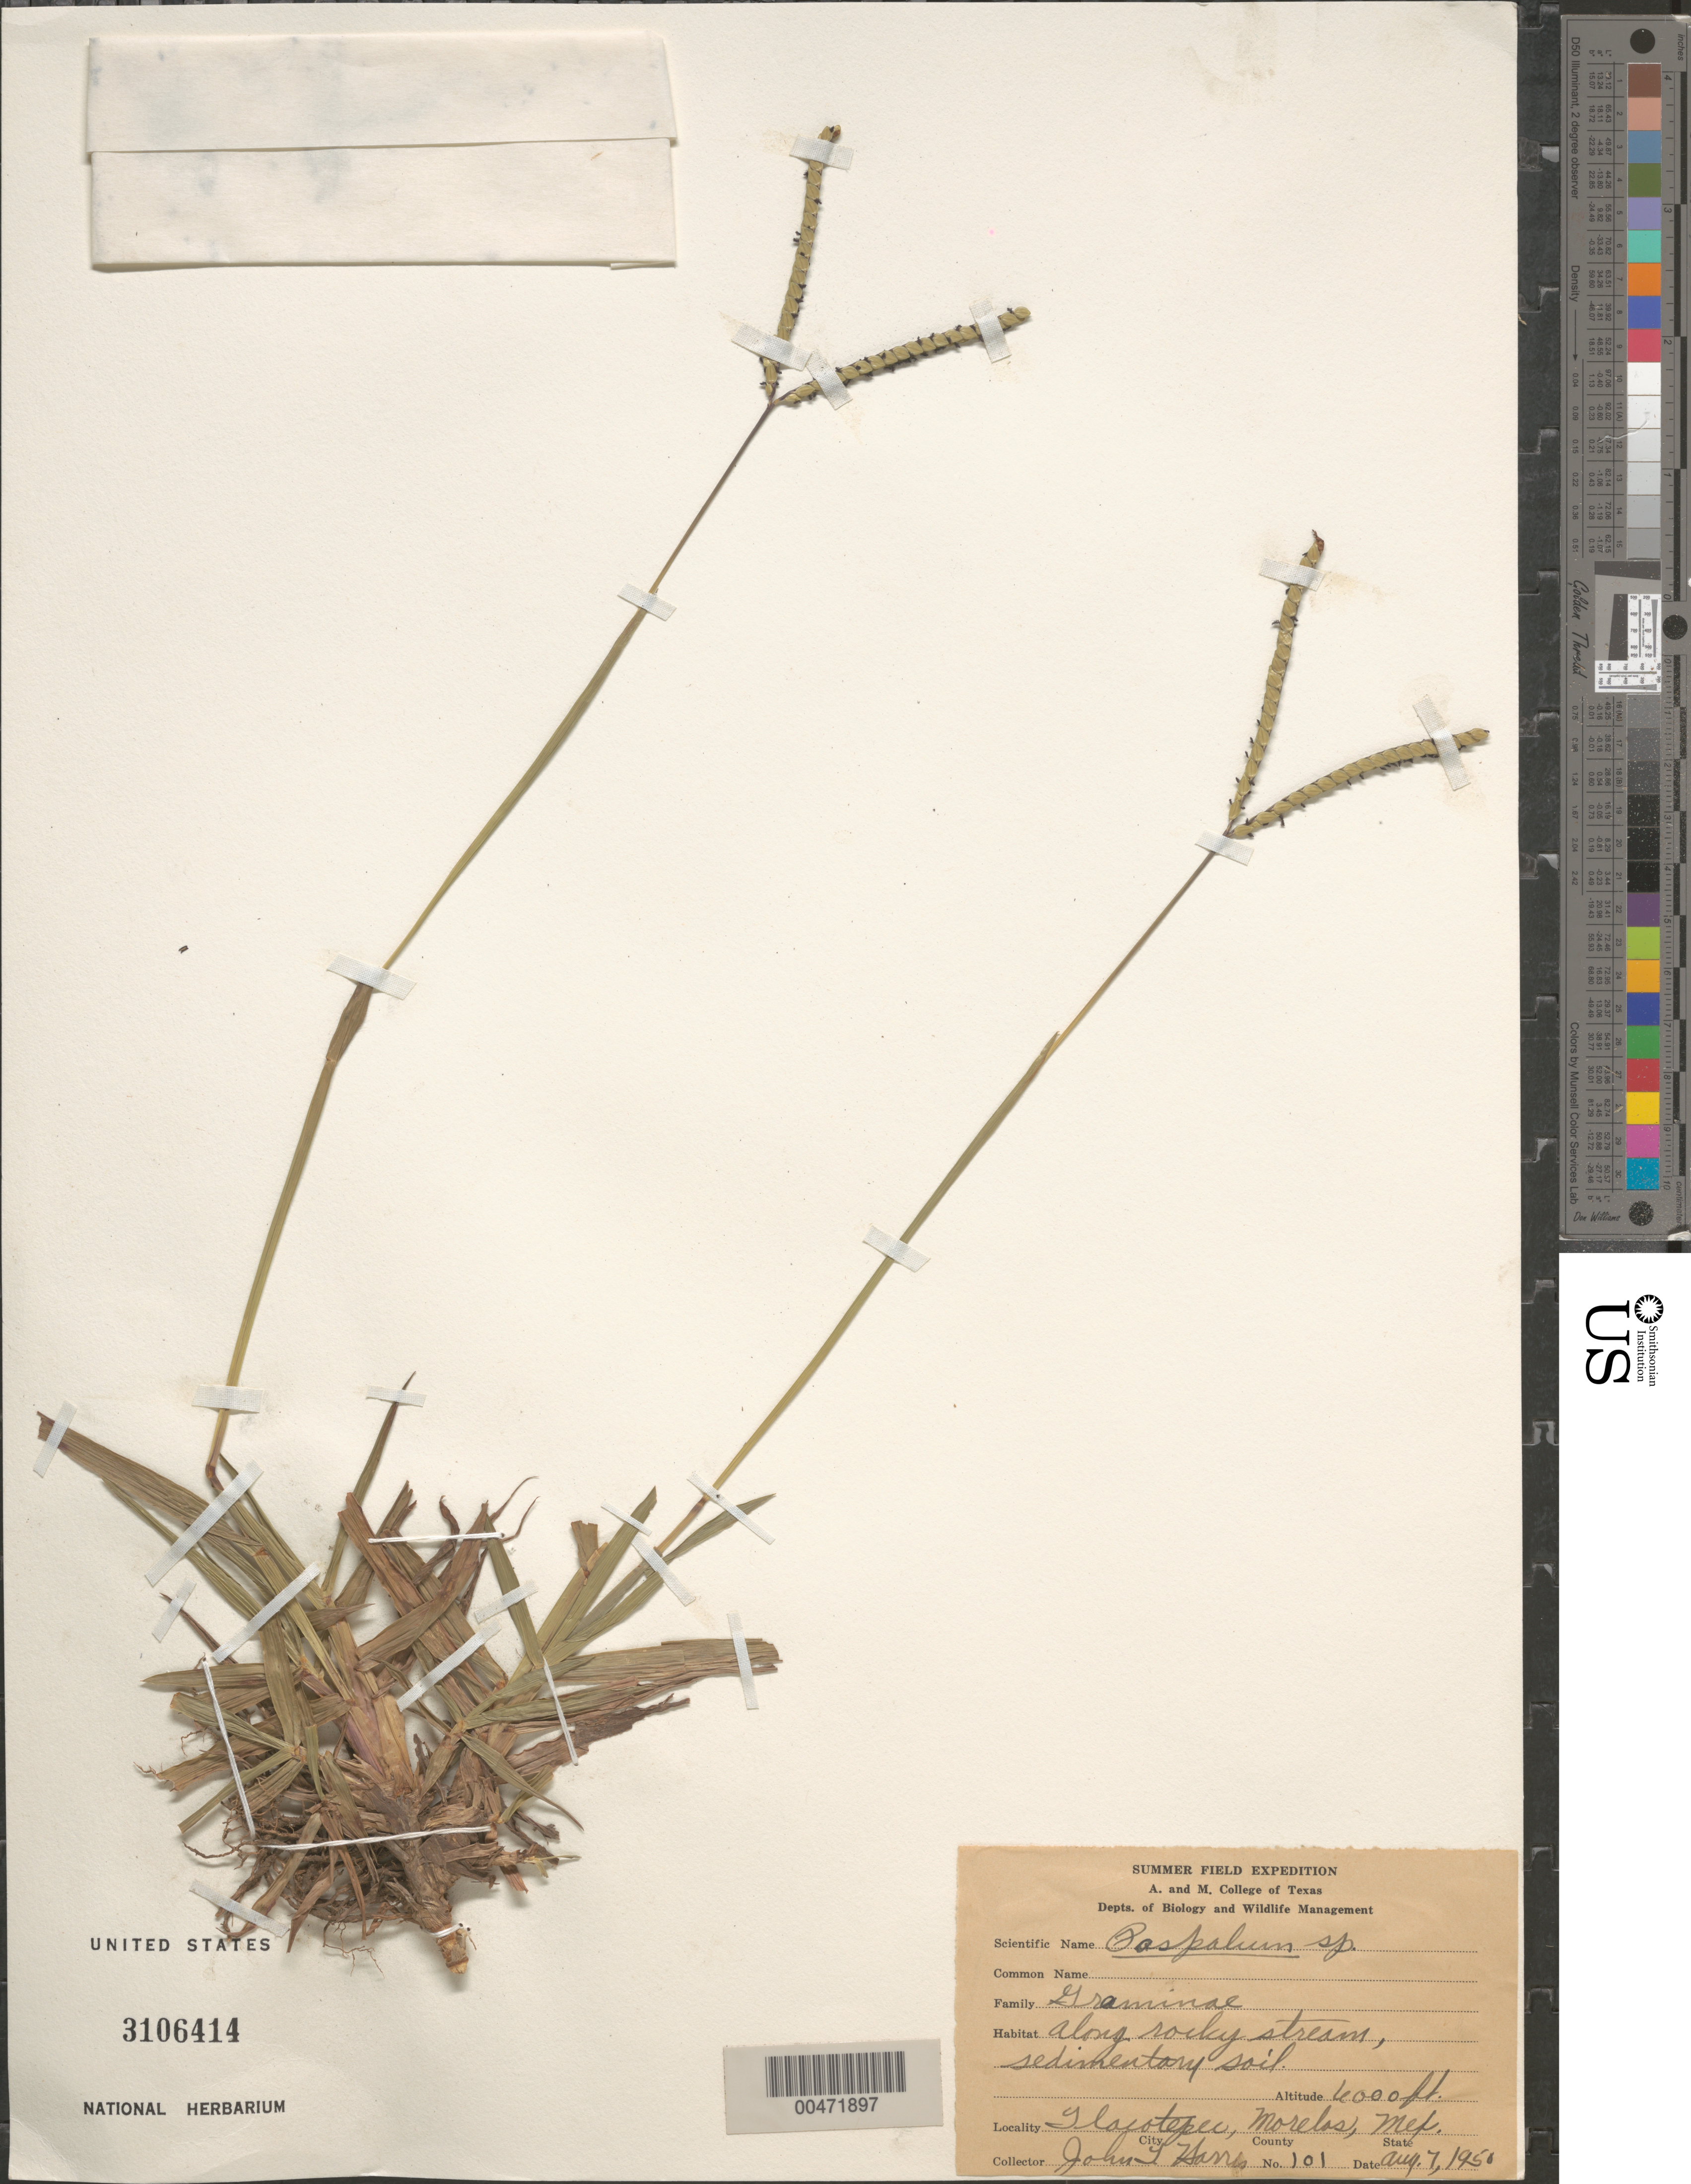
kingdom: Plantae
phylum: Tracheophyta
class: Liliopsida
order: Poales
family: Poaceae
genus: Paspalum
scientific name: Paspalum sp.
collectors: J. T. Harris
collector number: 101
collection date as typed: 7 Aug 1950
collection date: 1950-08-07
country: Mexico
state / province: Morelos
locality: Tlacotepec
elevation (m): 1829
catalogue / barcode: US 3106414